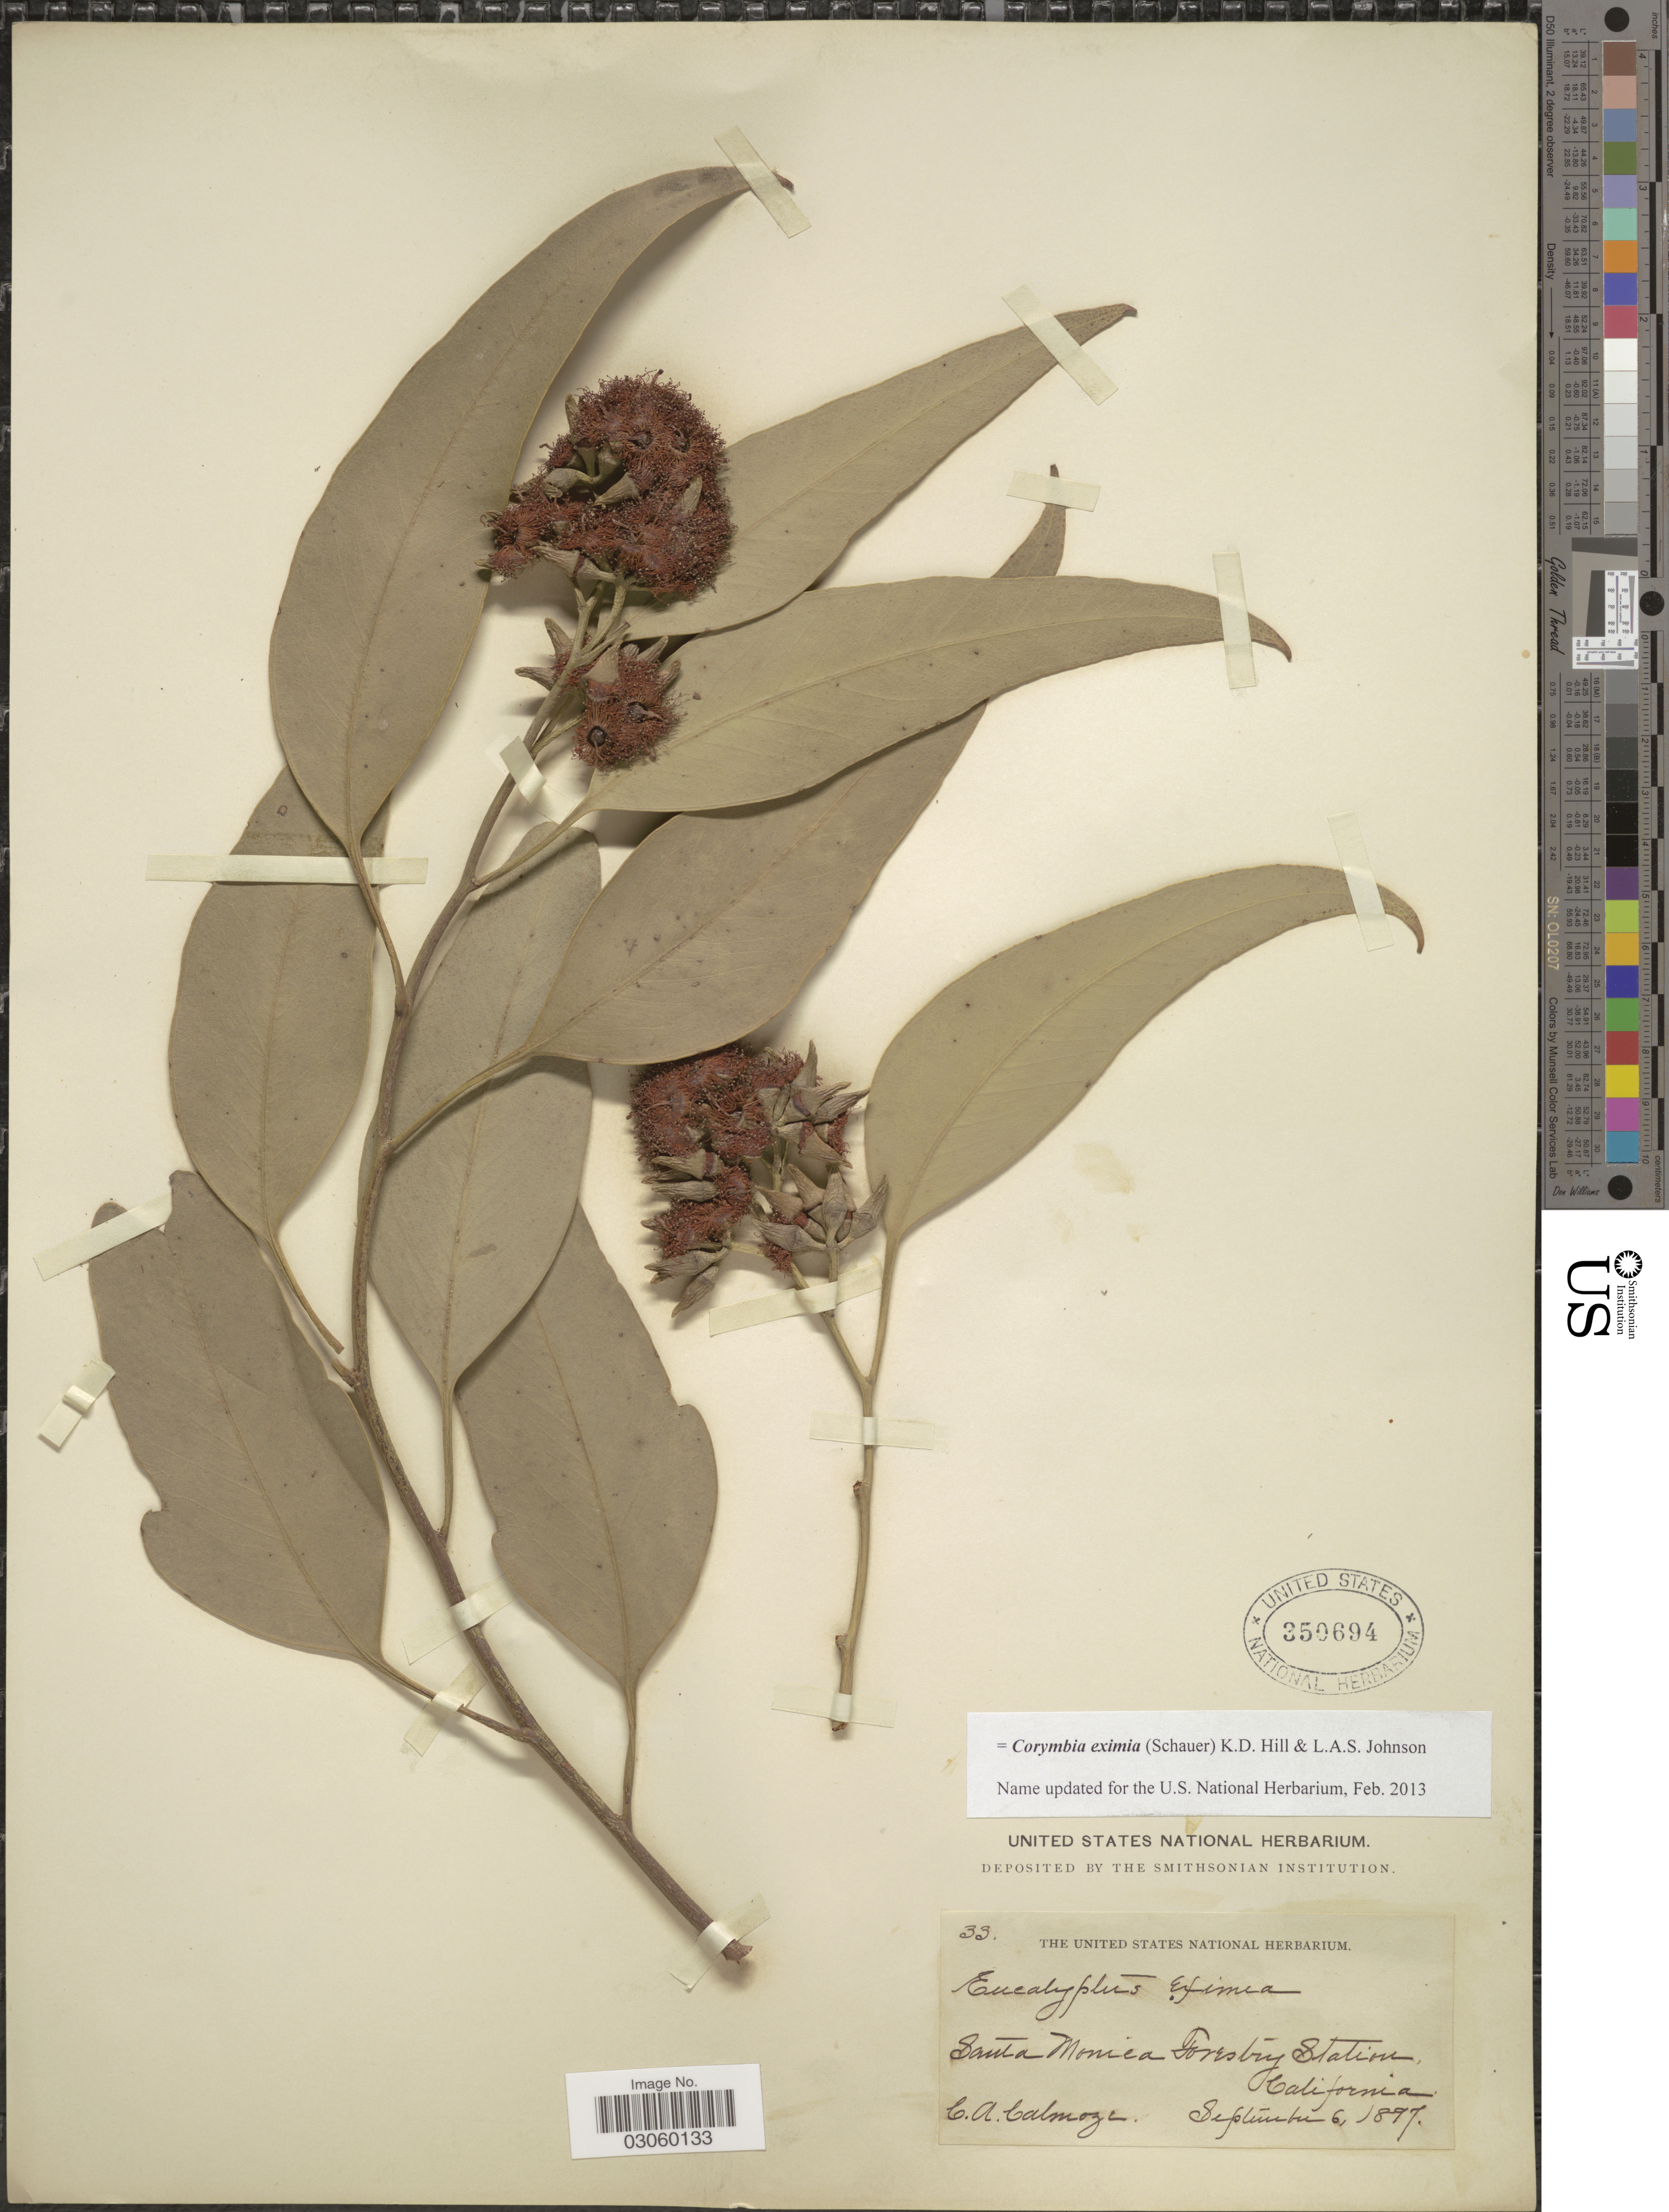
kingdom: Plantae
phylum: Tracheophyta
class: Magnoliopsida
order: Myrtales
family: Myrtaceae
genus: Corymbia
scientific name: Corymbia eximia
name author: (Schauer) K.D. Hill & L.A.S. Johnson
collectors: C.A. Calmoze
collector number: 33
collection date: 1897-09-06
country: United States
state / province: California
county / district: Los Angeles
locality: Santa Monica Forestry Station.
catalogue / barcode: US 350694